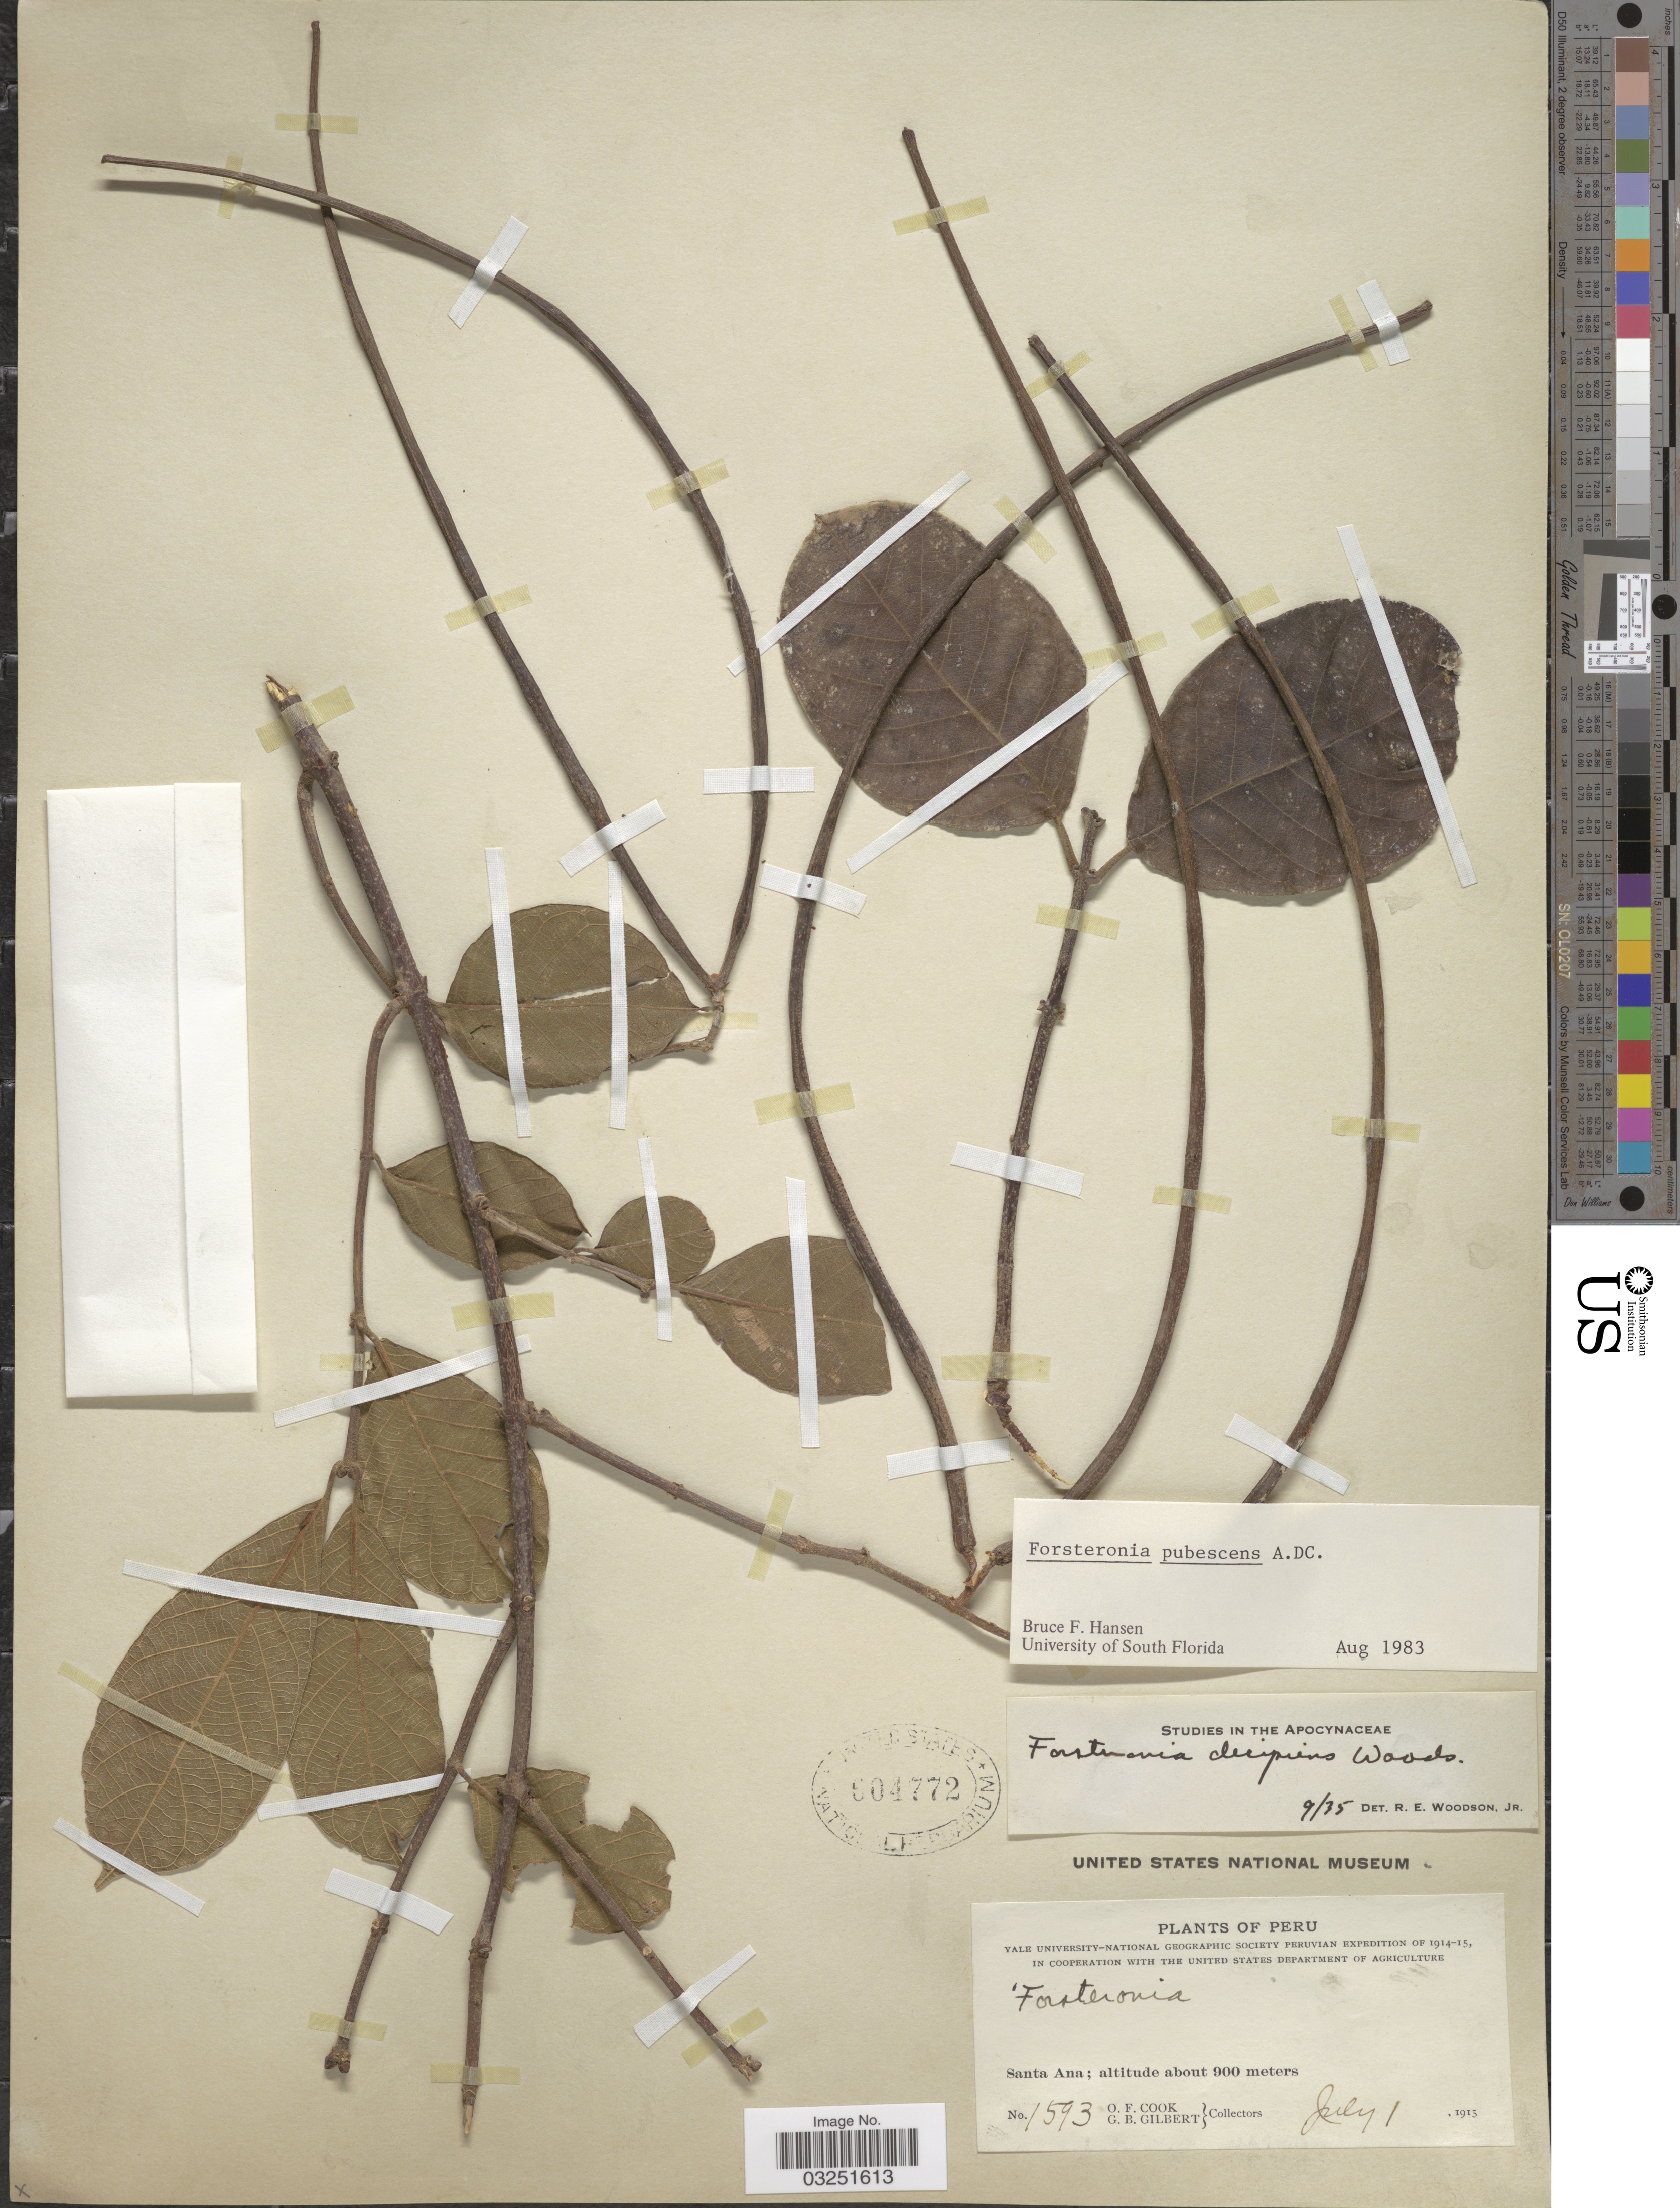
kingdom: Plantae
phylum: Tracheophyta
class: Magnoliopsida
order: Gentianales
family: Apocynaceae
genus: Forsteronia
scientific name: Forsteronia pubescens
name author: A. DC.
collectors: O. F. Cook & G. B. Gilbert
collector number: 1593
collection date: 1915-07-01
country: Peru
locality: Santa Ana.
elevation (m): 900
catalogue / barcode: US 604772